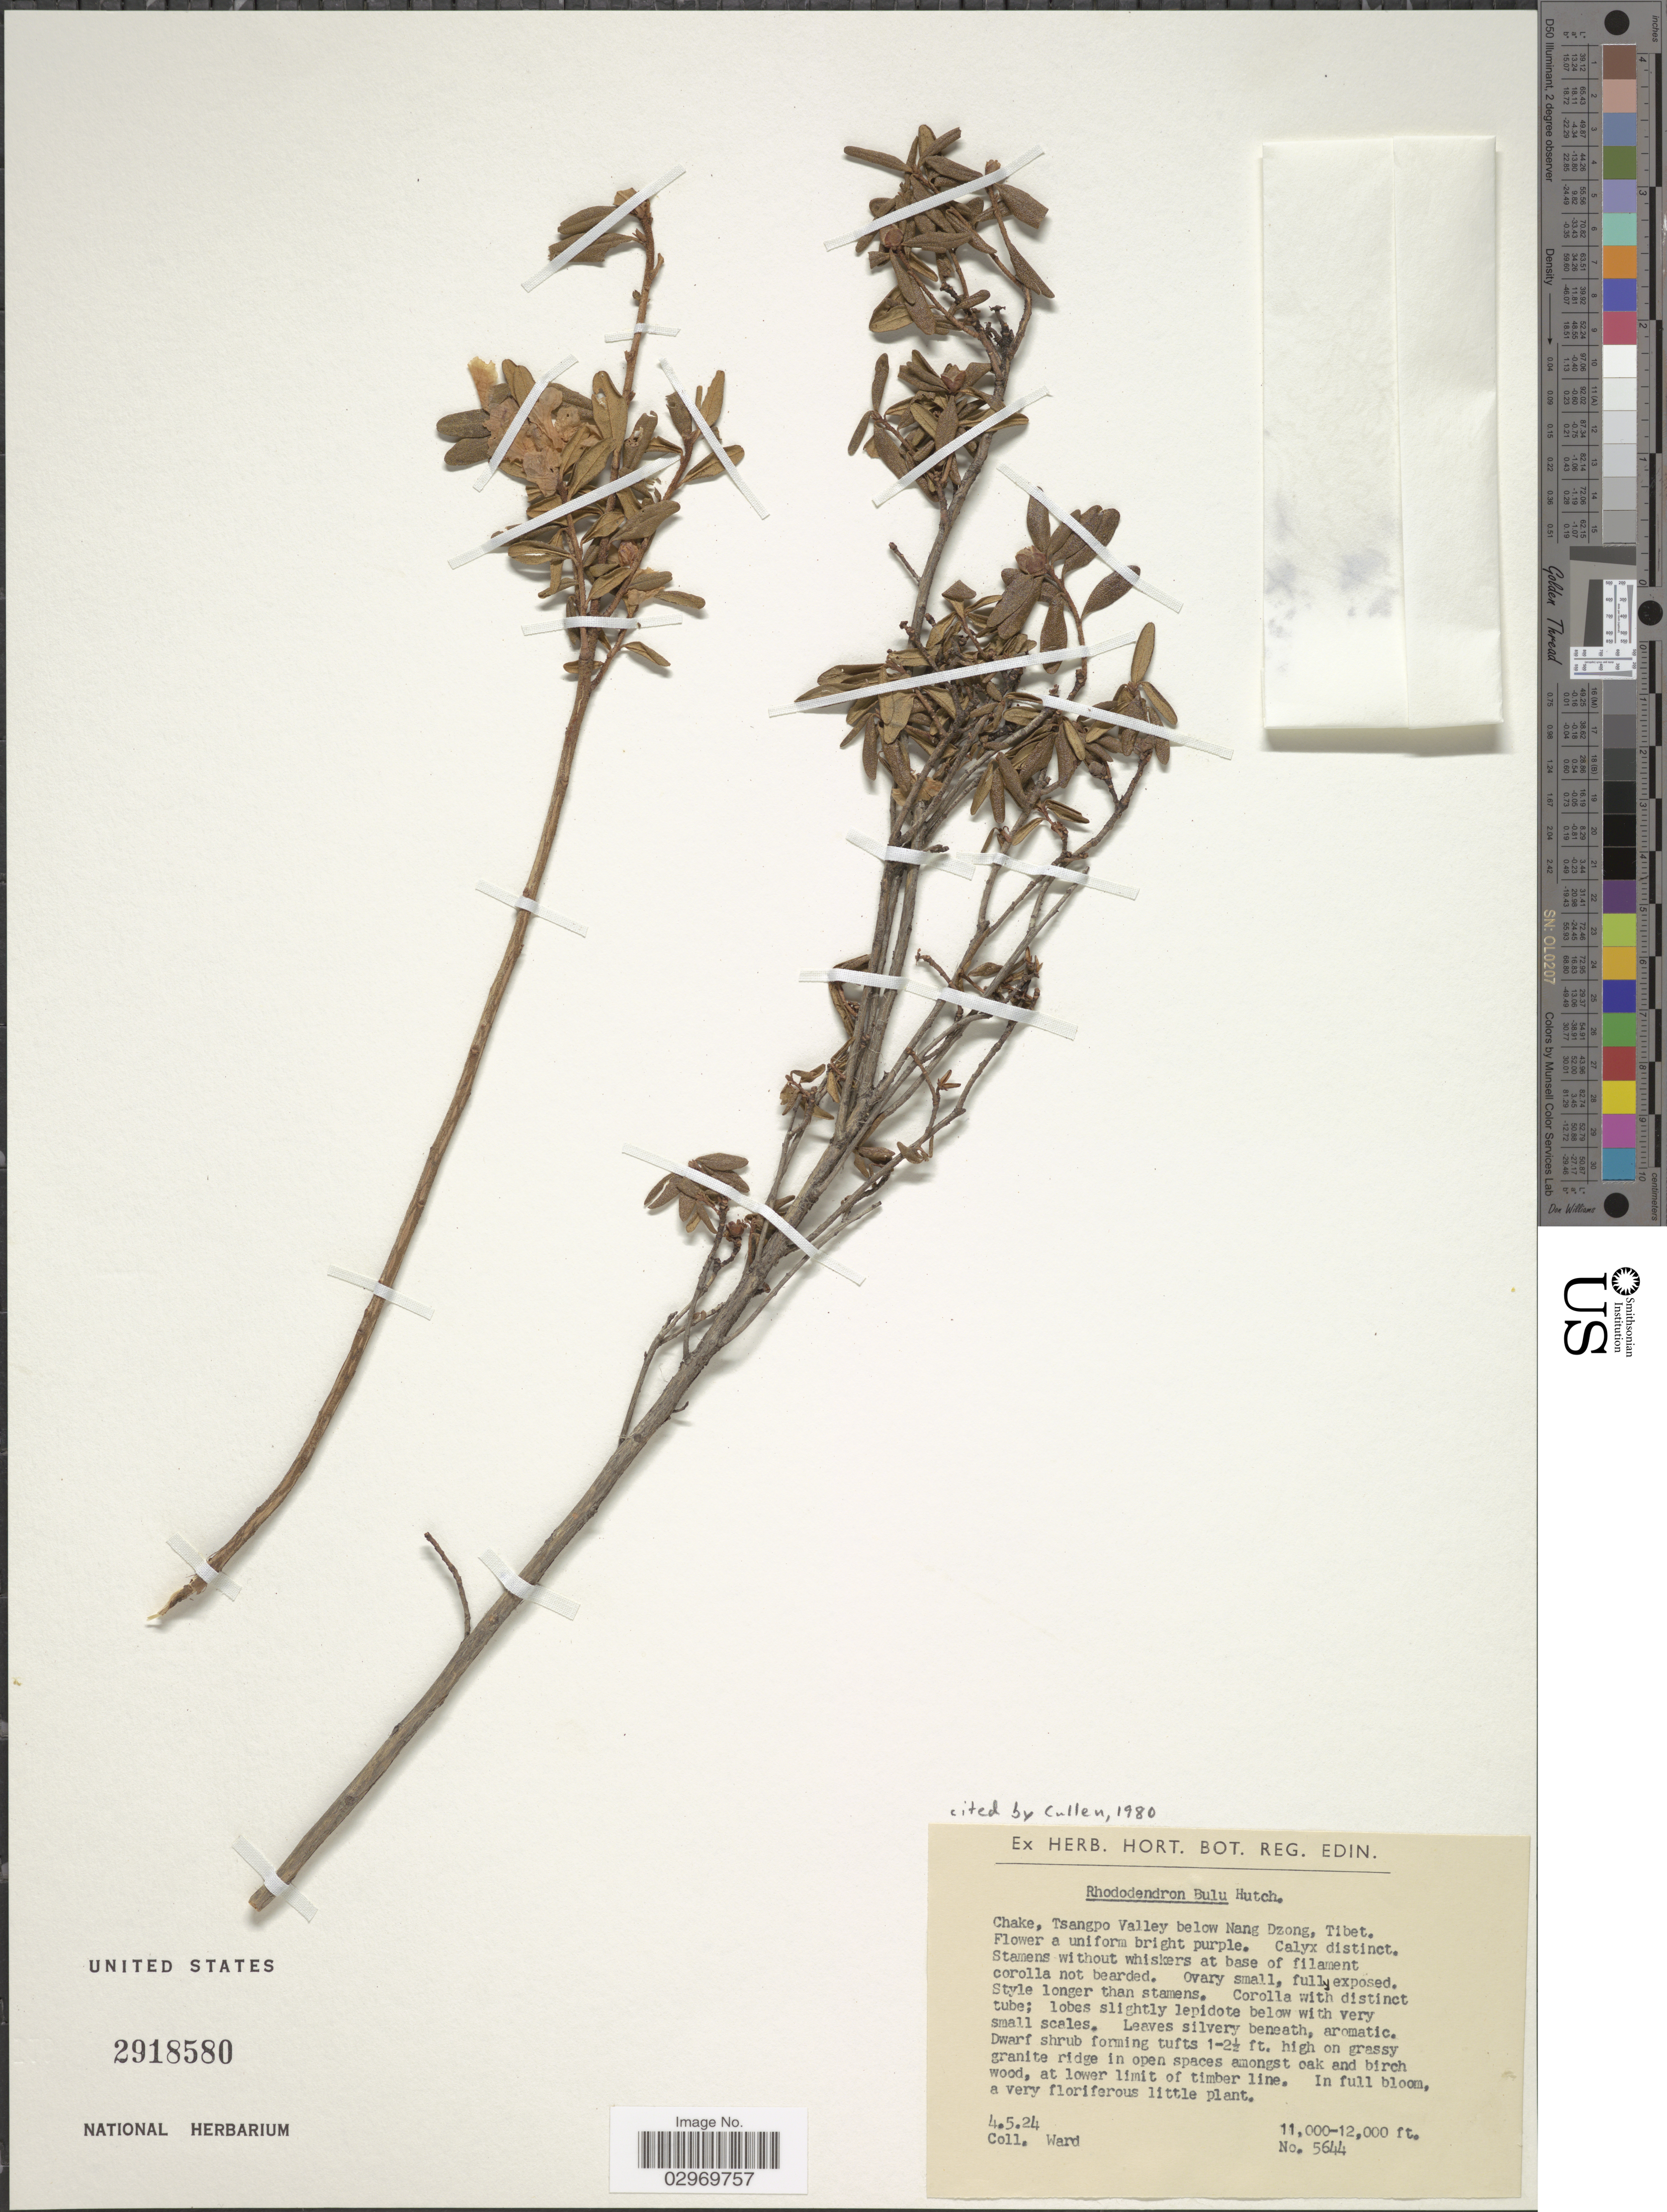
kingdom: Plantae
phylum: Tracheophyta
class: Magnoliopsida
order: Ericales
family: Ericaceae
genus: Rhododendron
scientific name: Rhododendron bulu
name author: Hutch.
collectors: -- Ward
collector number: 5644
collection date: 1924-05-04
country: China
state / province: Xizang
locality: Chake, Tsangpo Valley below Nang Dzong, Tibet.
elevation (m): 3353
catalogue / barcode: US 2918580